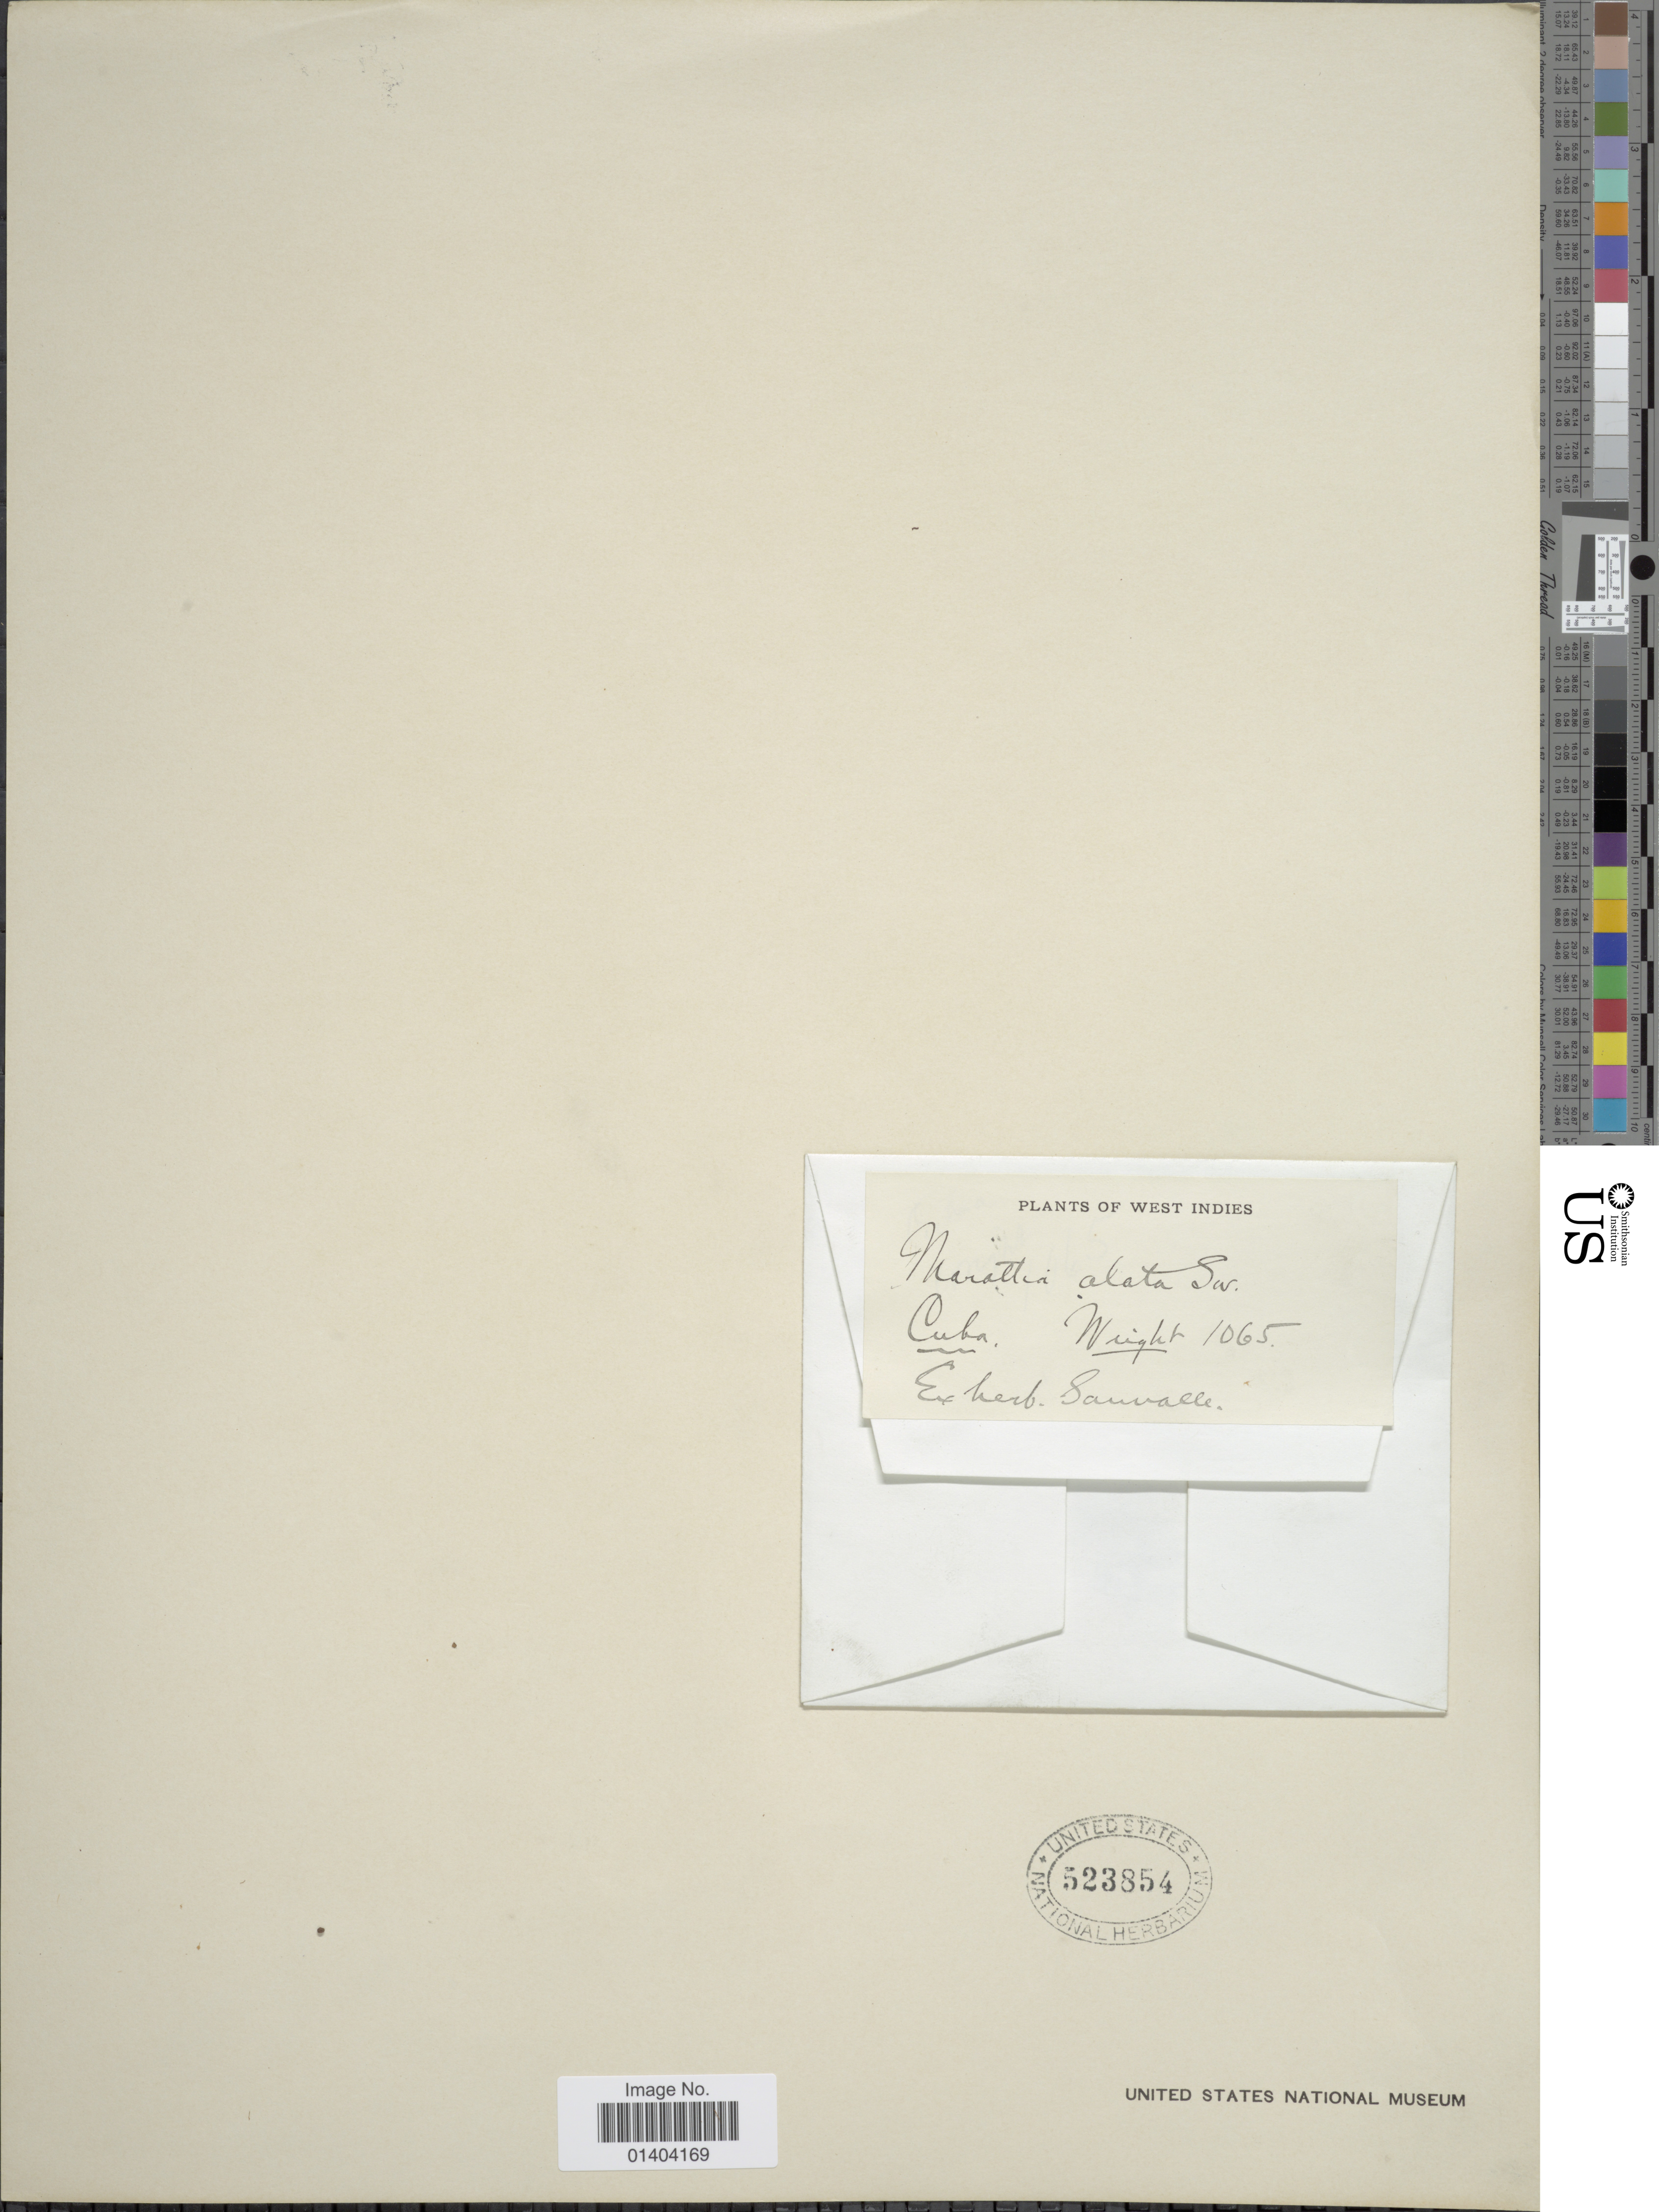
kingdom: Plantae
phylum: Tracheophyta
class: Polypodiopsida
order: Marattiales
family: Marattiaceae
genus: Marattia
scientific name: Marattia alata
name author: Sw.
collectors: Wright, --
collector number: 1065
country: Cuba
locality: West indies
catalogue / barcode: US 523854